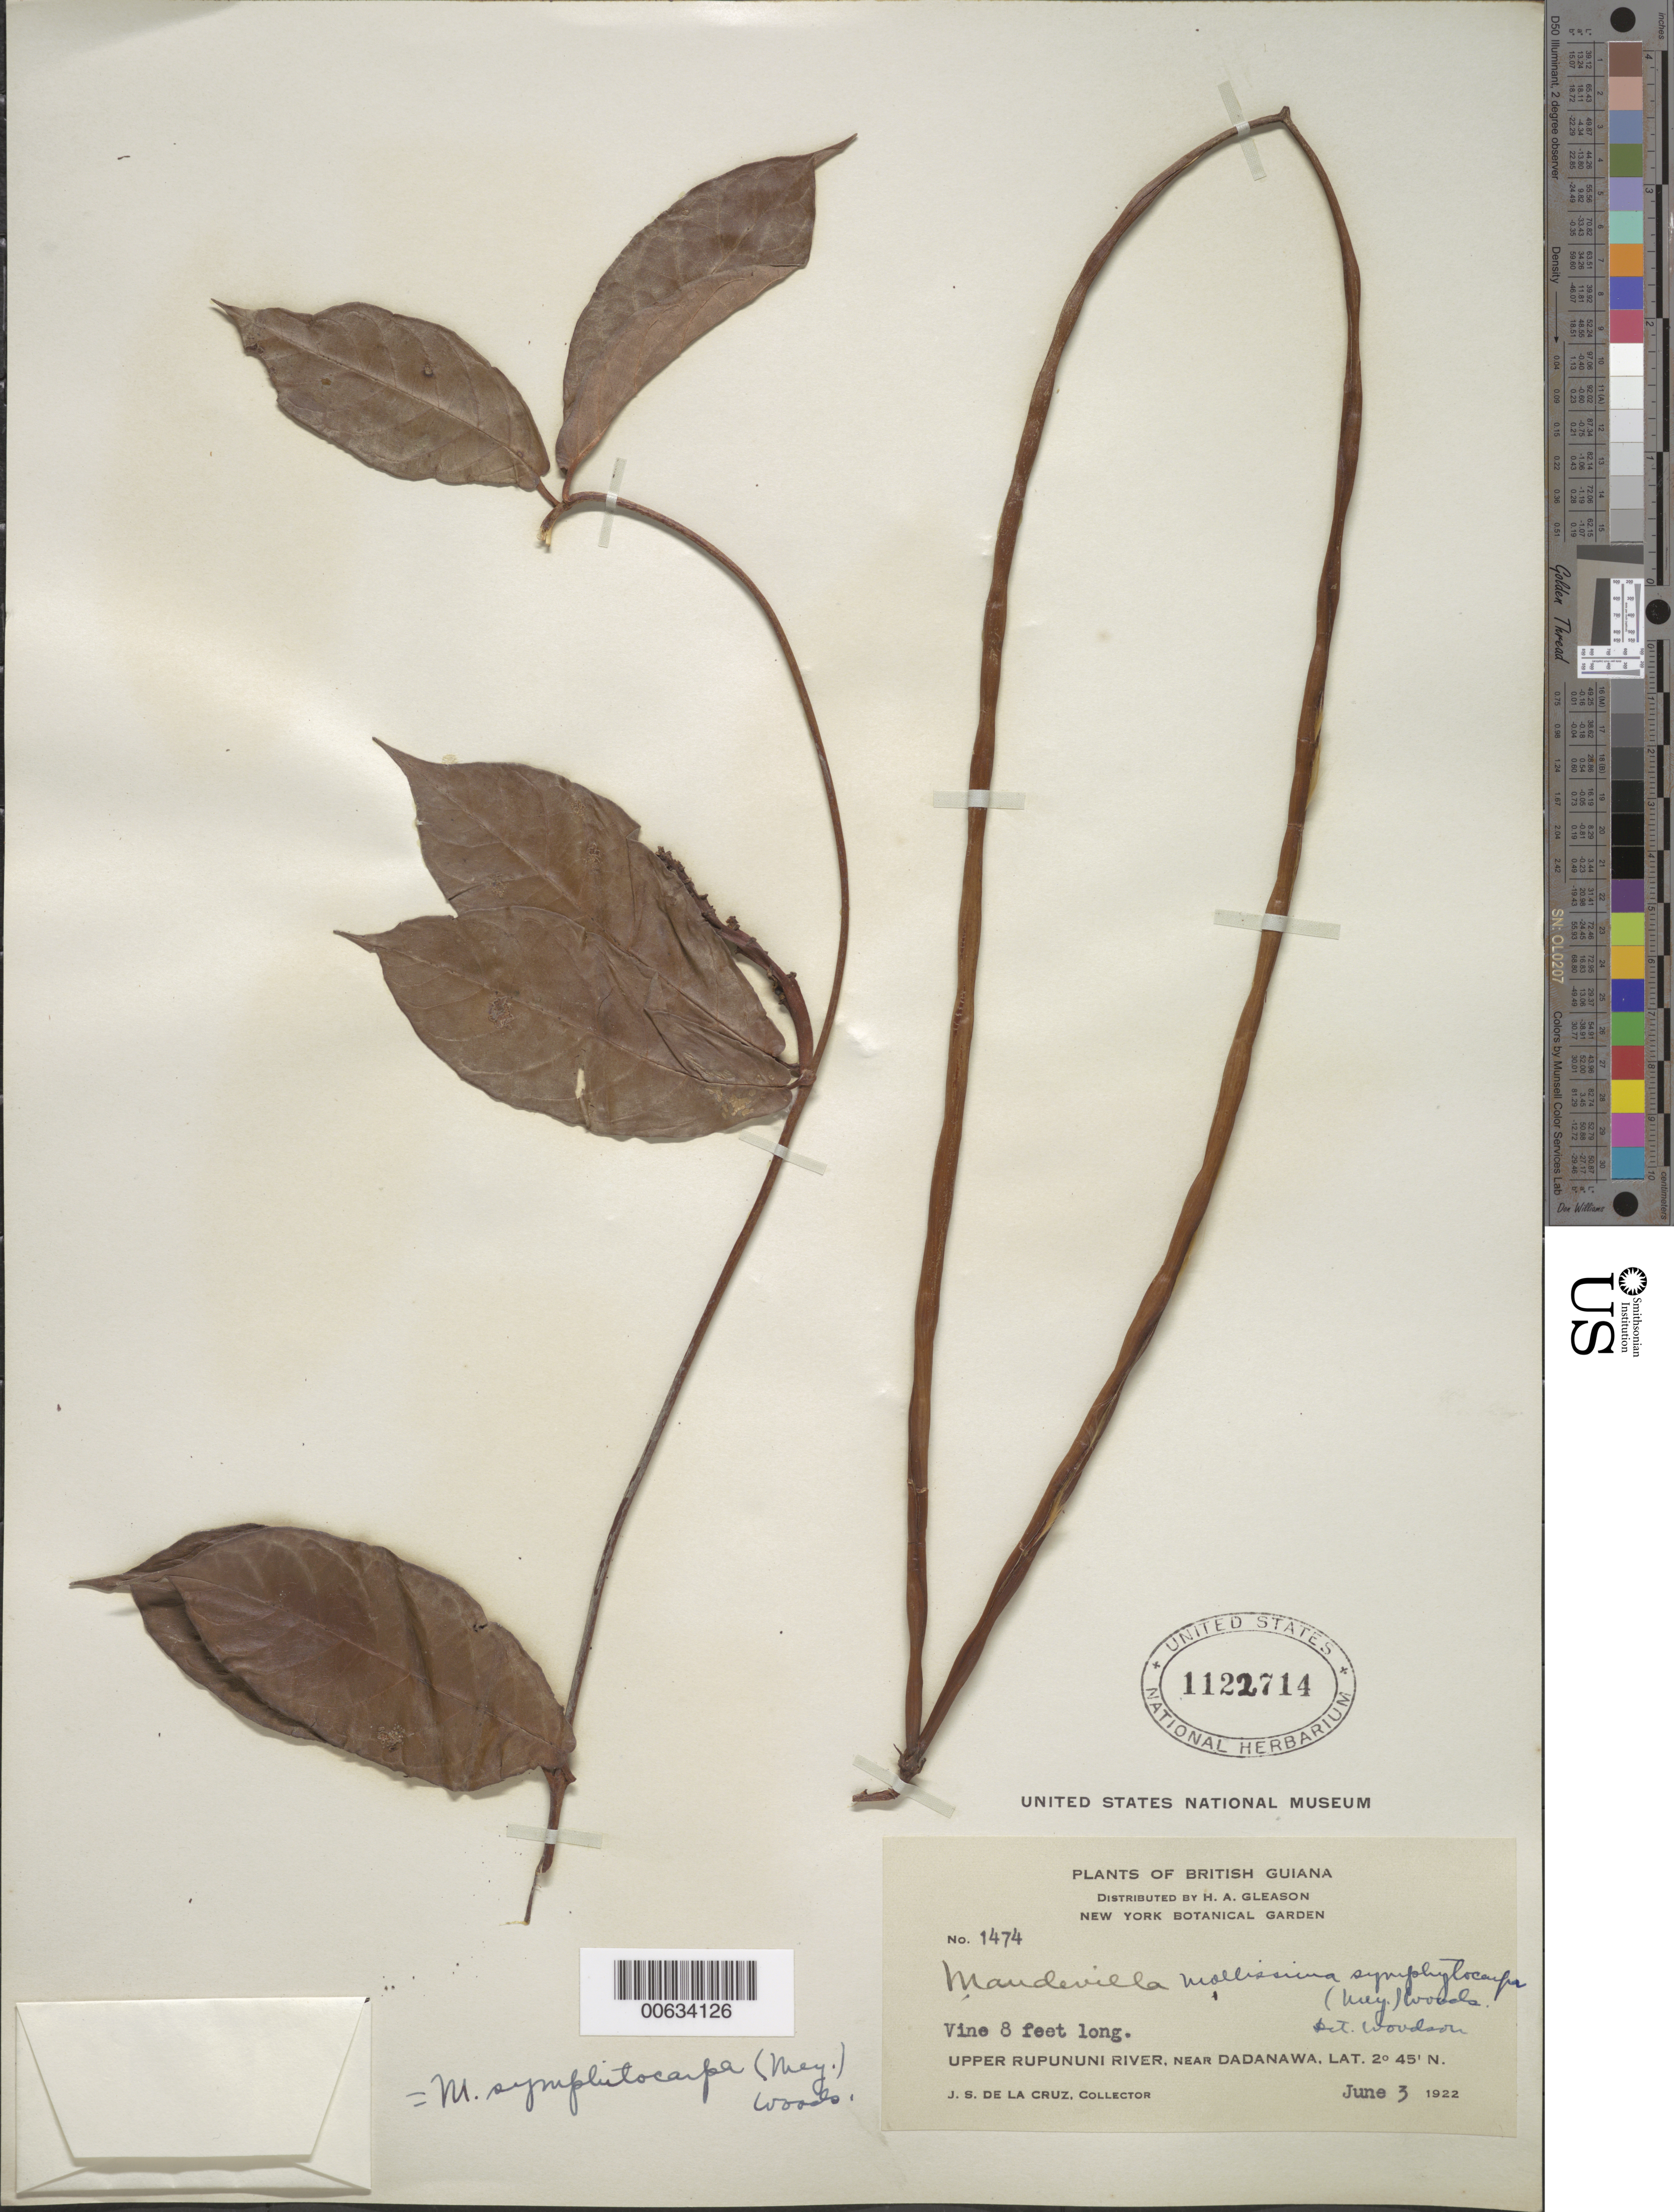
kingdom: Plantae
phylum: Tracheophyta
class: Magnoliopsida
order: Gentianales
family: Apocynaceae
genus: Mandevilla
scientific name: Mandevilla symphitocarpa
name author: (G. Mey.) Woodson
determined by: Woodson, --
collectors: J. S. de la Cruz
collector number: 1474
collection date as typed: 3-Jun-22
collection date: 1922-06-03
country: Guyana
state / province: U. Takutu-U. Essequibo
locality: Dadanawa, vic., upper Rupununi R.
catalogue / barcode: US 1122714